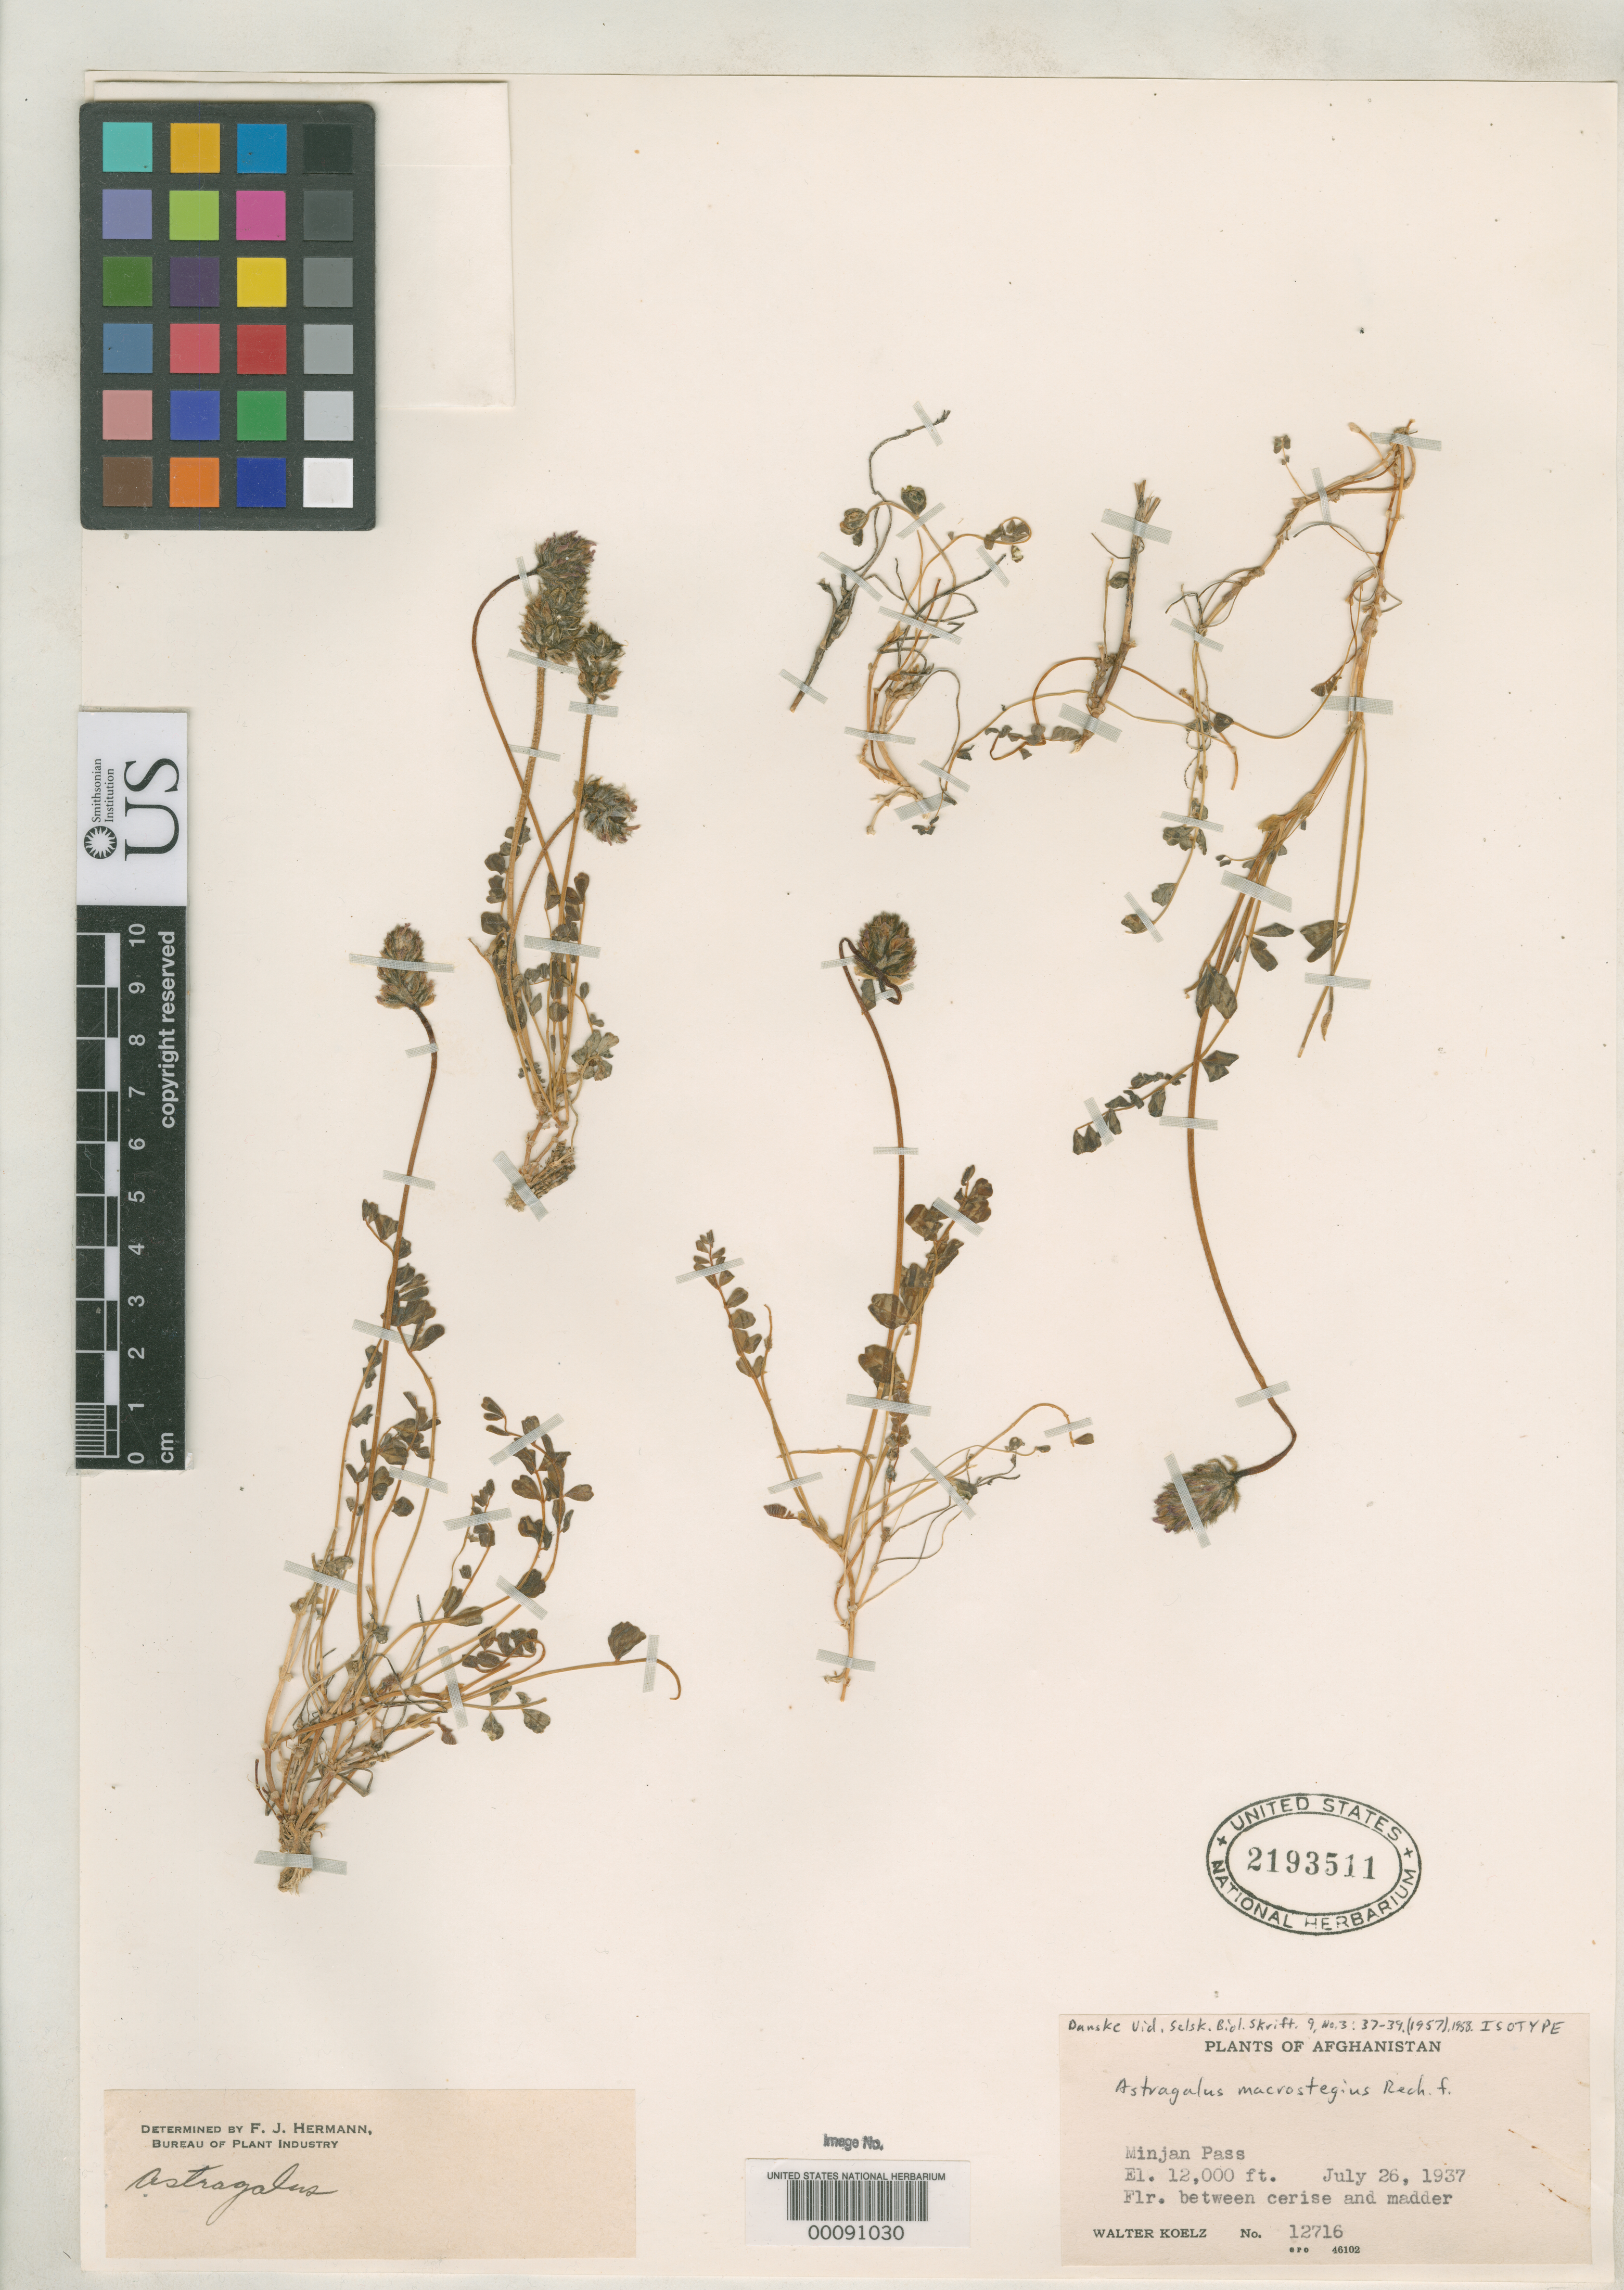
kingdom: Plantae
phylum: Tracheophyta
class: Magnoliopsida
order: Fabales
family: Fabaceae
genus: Astragalus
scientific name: Astragalus macrostegius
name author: Rech. f.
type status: Isotype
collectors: W. N. Koelz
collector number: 12716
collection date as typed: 26 Jul 1937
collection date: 1937-07-26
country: Afghanistan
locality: Minjan Pass.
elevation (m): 3658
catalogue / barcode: US 2193511